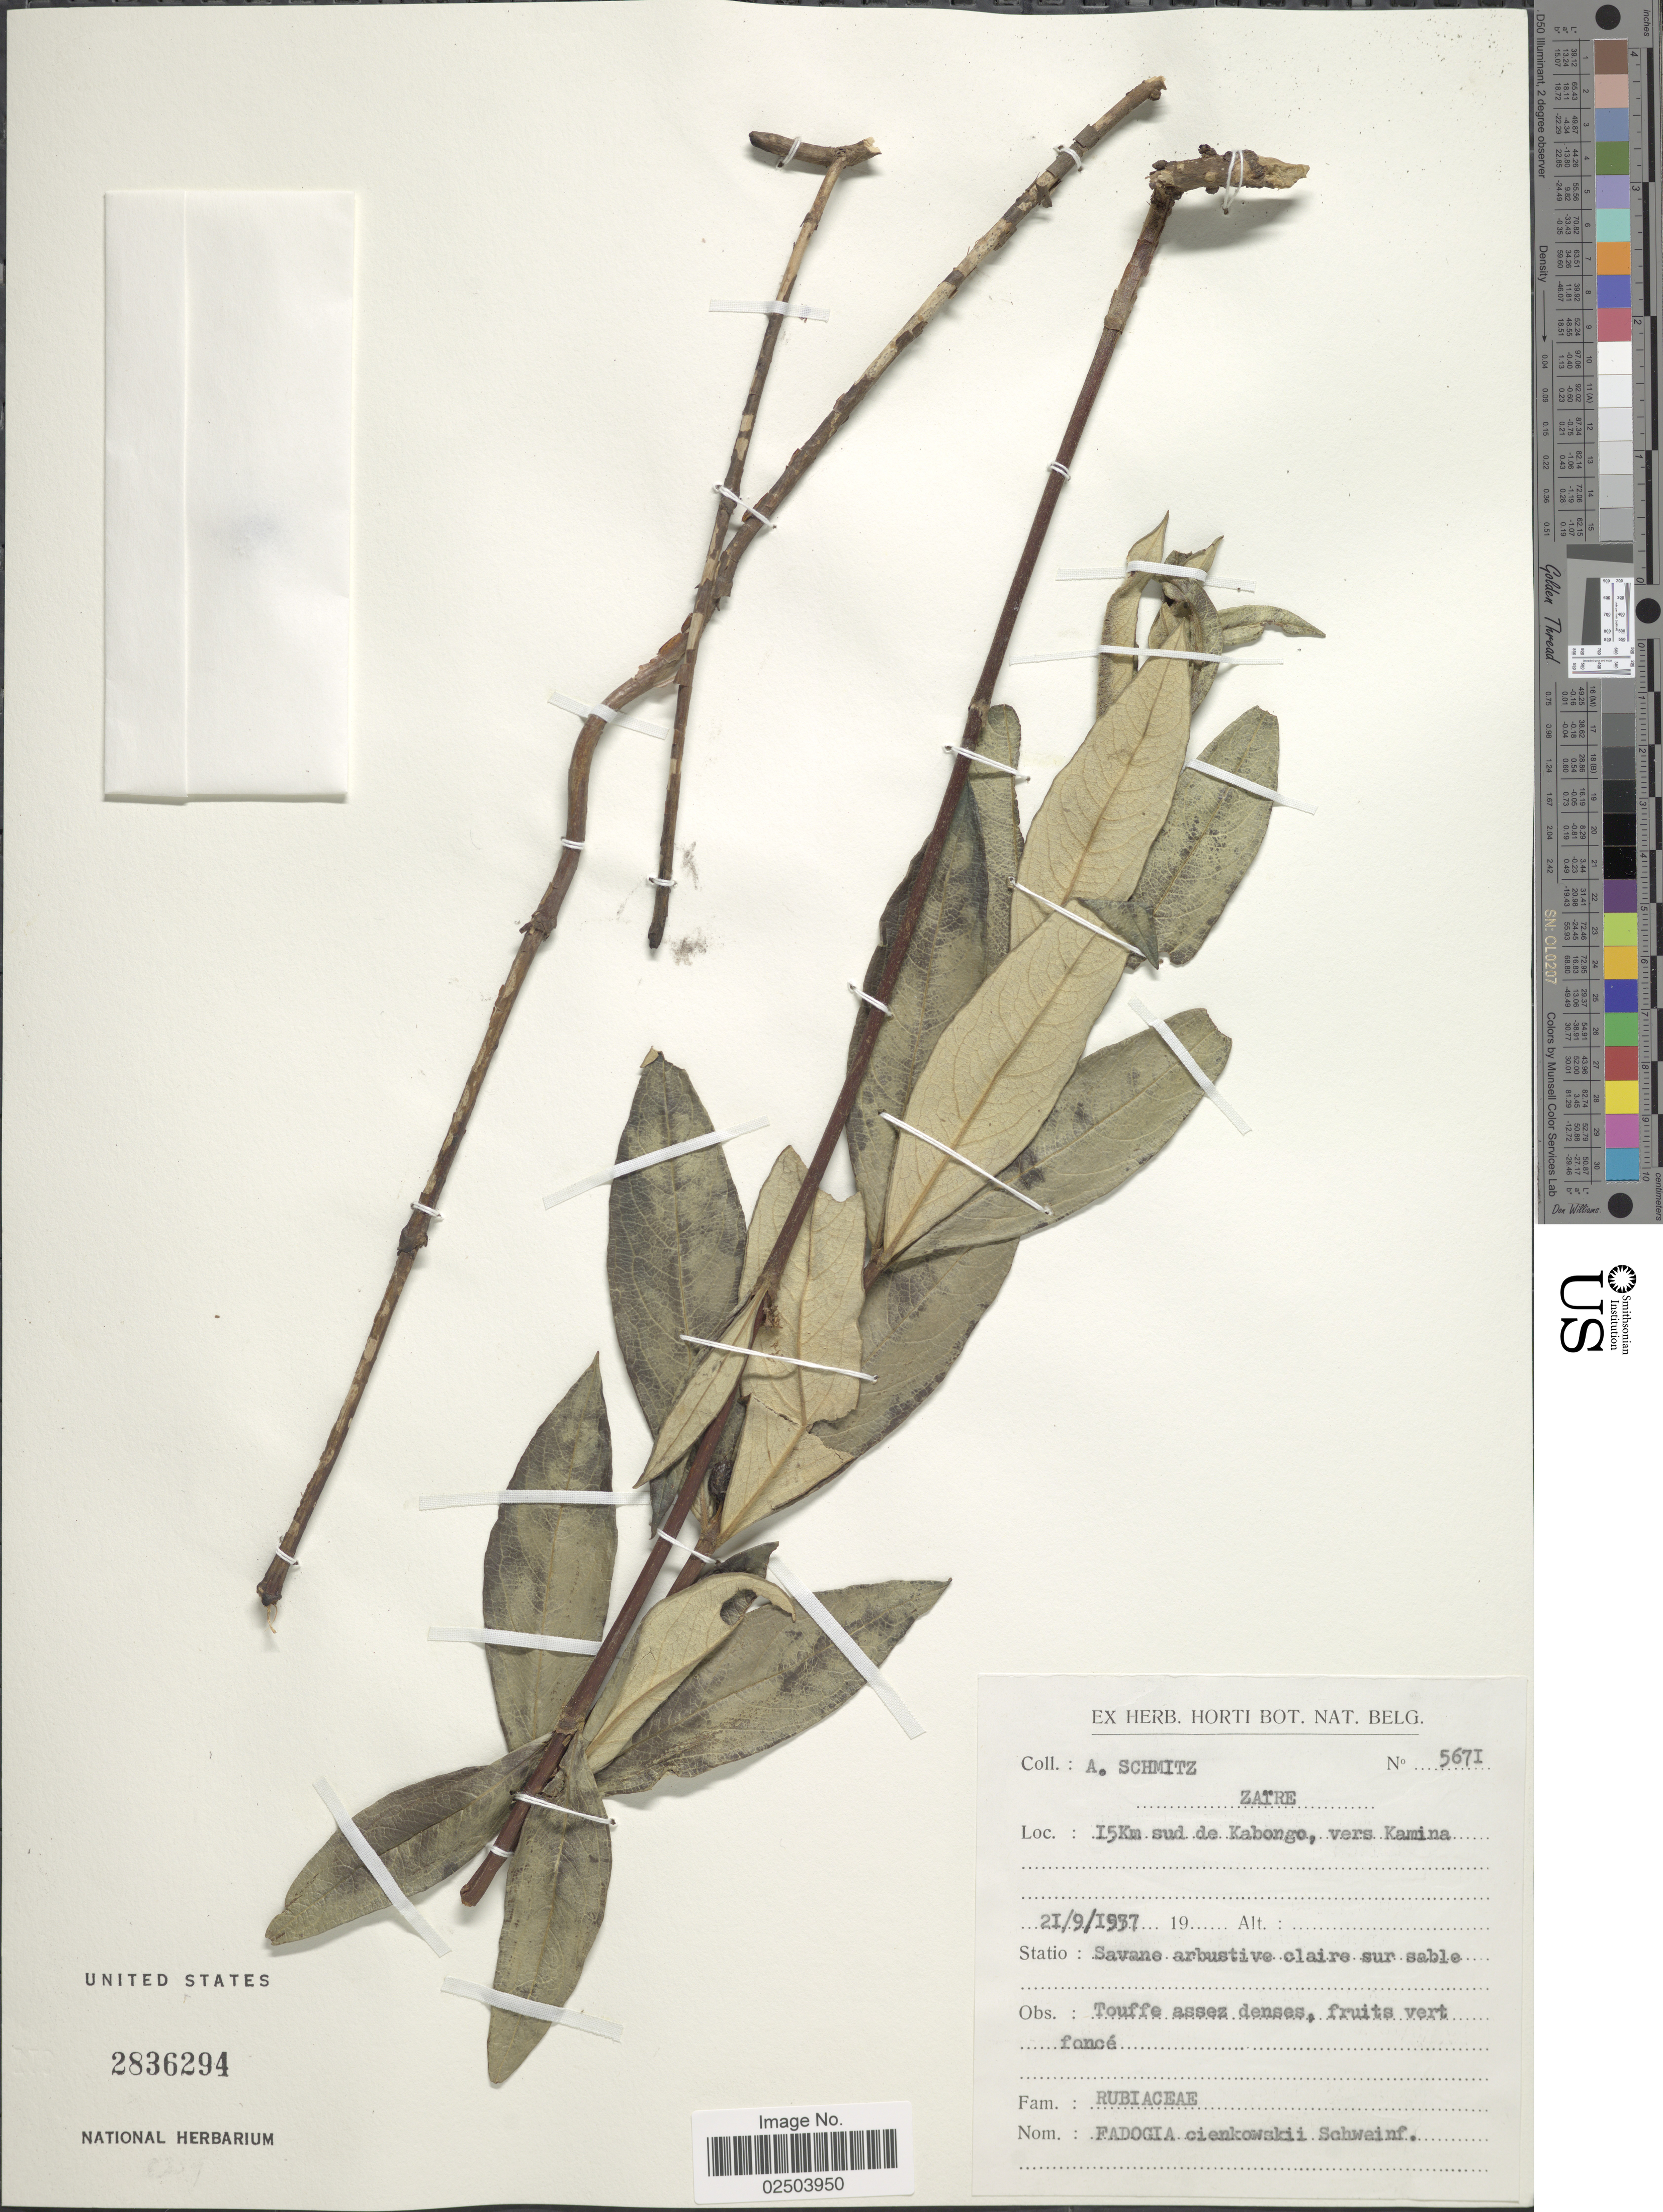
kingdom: Plantae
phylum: Tracheophyta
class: Magnoliopsida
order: Gentianales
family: Rubiaceae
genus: Fadogia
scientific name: Fadogia cienkoswkii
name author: Schweinf.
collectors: A. Schmitz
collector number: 5671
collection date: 1937-09-21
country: Congo, Democratic Republic of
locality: Zaire. 15 Km sud de Kabongo, vers Kamina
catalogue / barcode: US 2836294